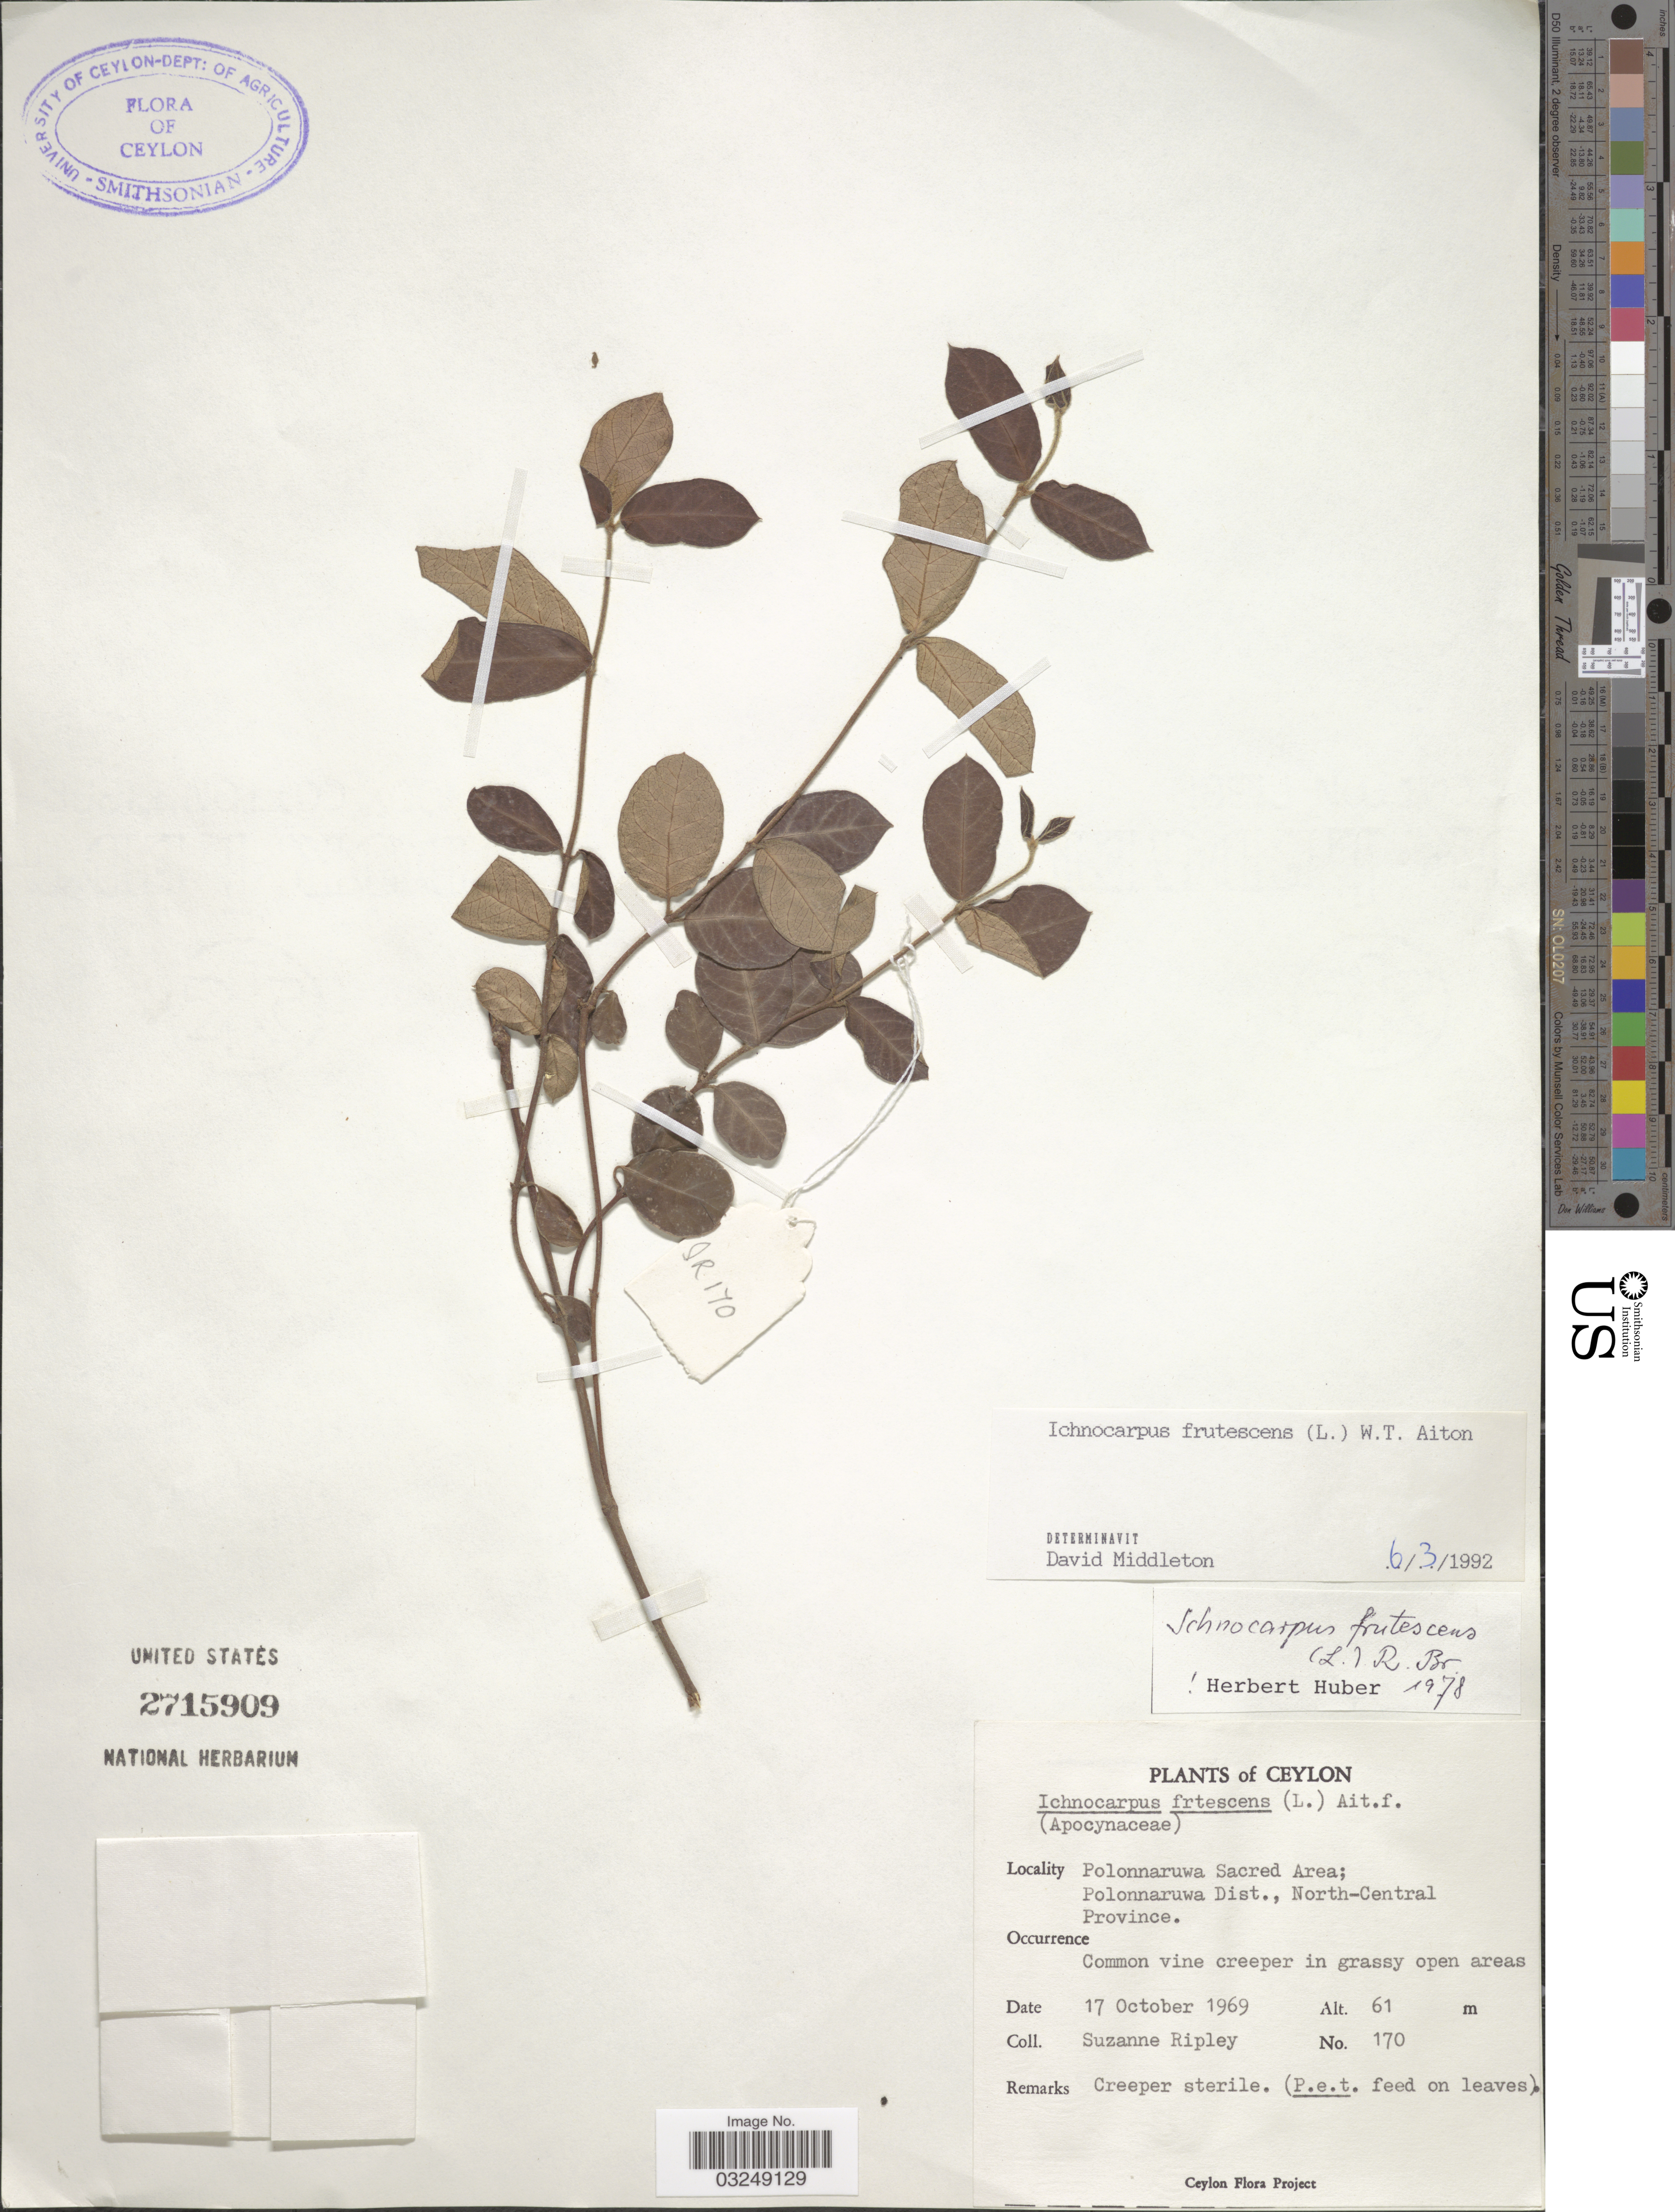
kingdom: Plantae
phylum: Tracheophyta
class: Magnoliopsida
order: Gentianales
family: Apocynaceae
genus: Ichnocarpus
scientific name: Ichnocarpus frutescens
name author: (L.) W.T. Aiton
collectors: S. Ripley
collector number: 170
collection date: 1969-10-17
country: Sri Lanka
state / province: North Central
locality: Ceylon. Polonnaruwa Sacred Area; Polonnaruwa Dist.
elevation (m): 61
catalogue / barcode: US 2715909